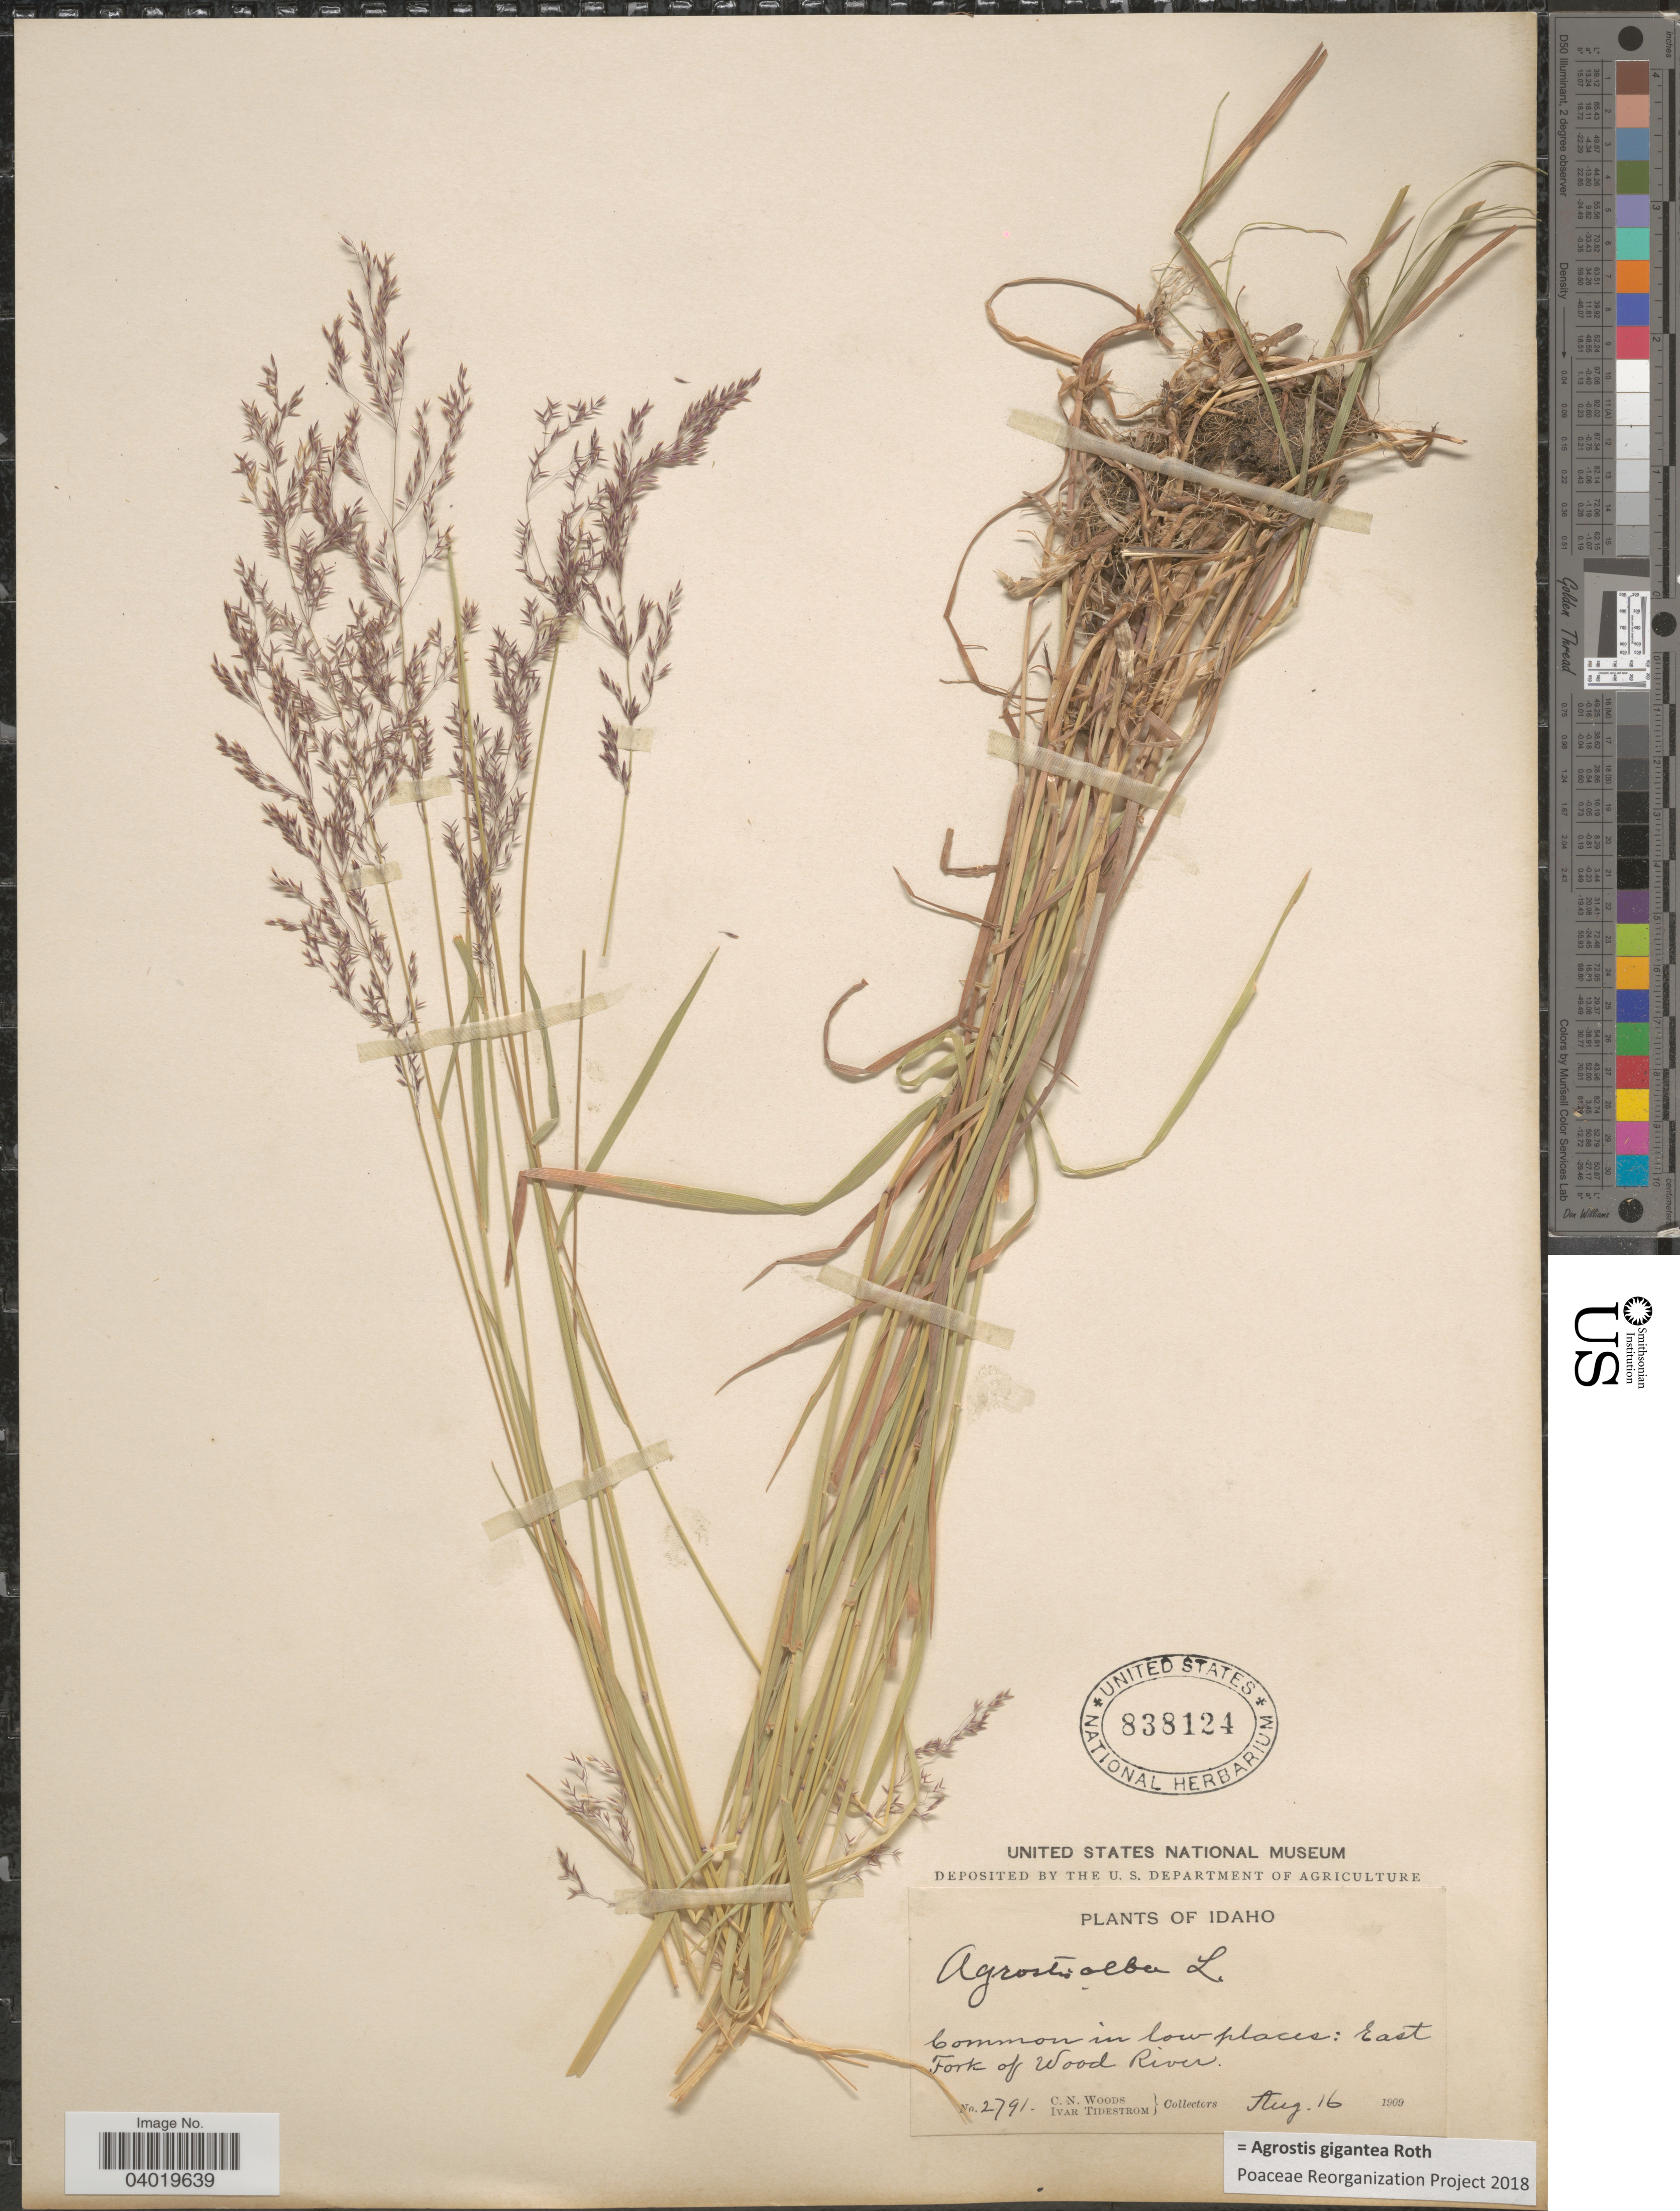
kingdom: Plantae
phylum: Tracheophyta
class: Liliopsida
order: Poales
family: Poaceae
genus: Agrostis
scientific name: Agrostis gigantea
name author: Roth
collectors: C. Woods & I. F. Tidestrom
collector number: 2791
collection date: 1909-08-16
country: United States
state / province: Idaho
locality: East Fork of Wood River.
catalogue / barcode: US 838124